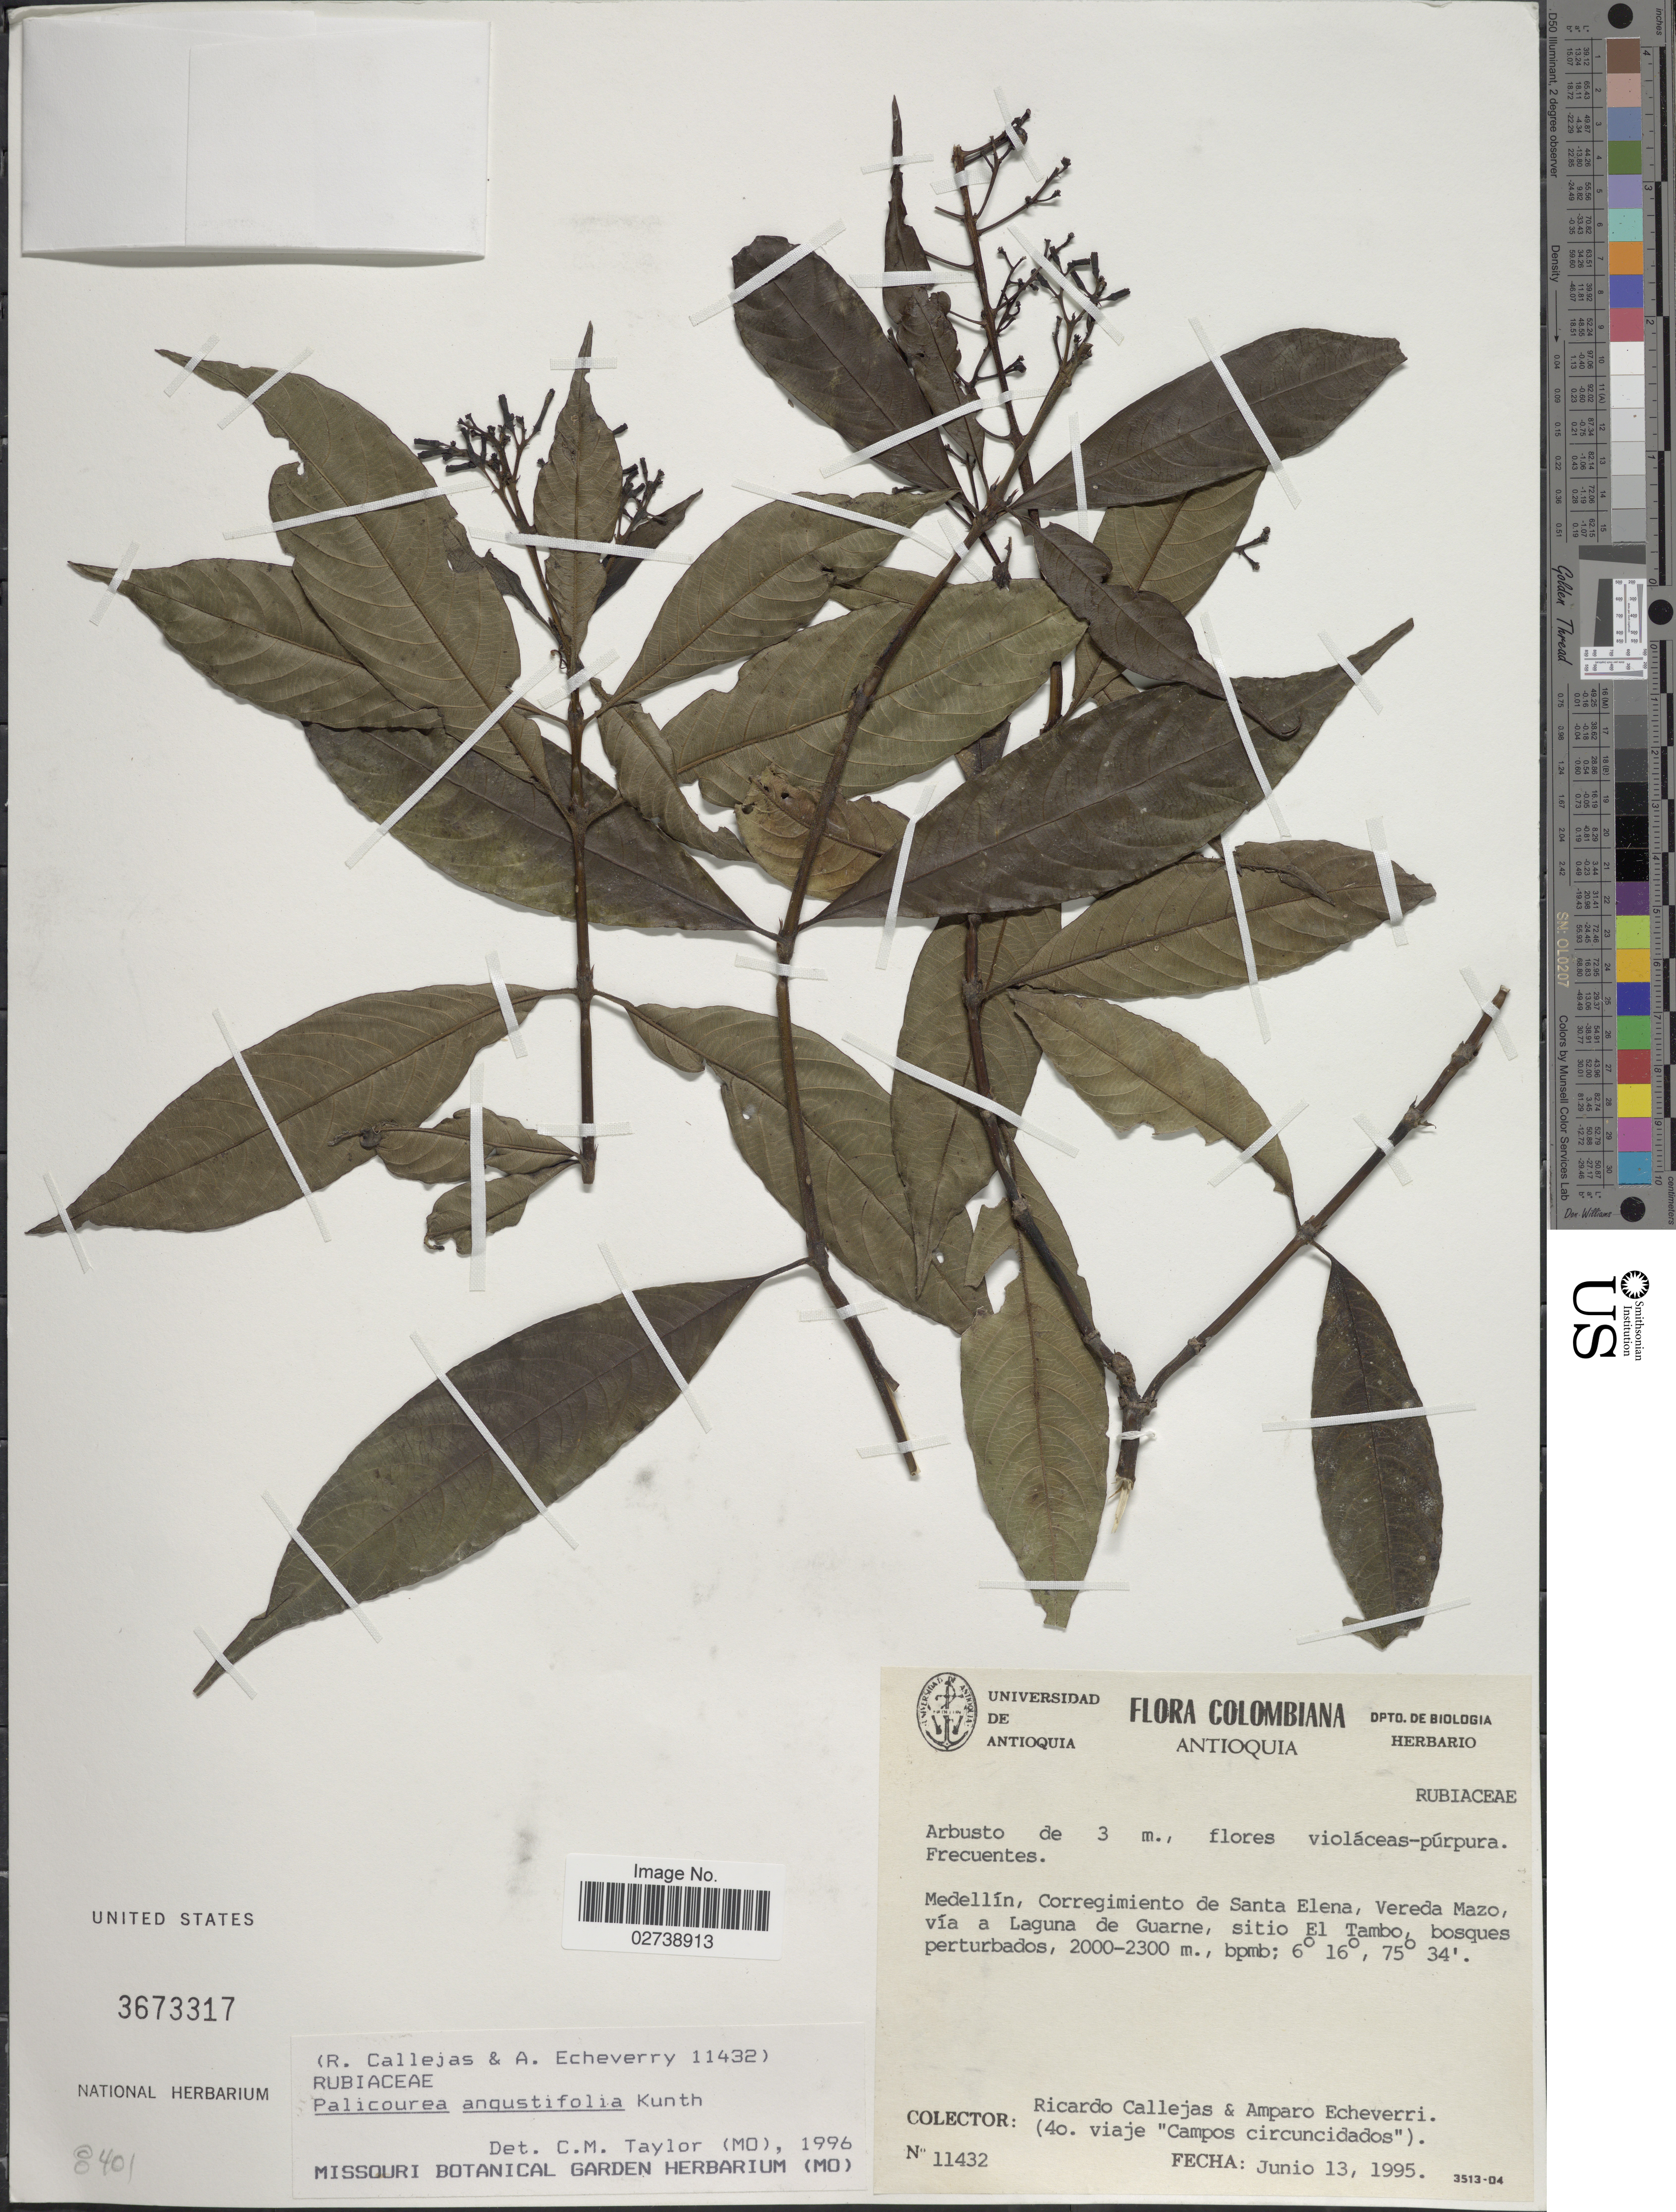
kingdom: Plantae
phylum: Tracheophyta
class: Magnoliopsida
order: Gentianales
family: Rubiaceae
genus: Palicourea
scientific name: Palicourea angustifolia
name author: Kunth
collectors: R. Callejas & A. Echeverri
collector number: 11432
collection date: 1995-06-13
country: Colombia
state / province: Antioquia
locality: Medellin, Corregimiento de Santa Elena, Vereda Mazo, via a Laguna de Guarne, sitio El Tambo, boques perturnados.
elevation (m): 2000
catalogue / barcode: US 3673317